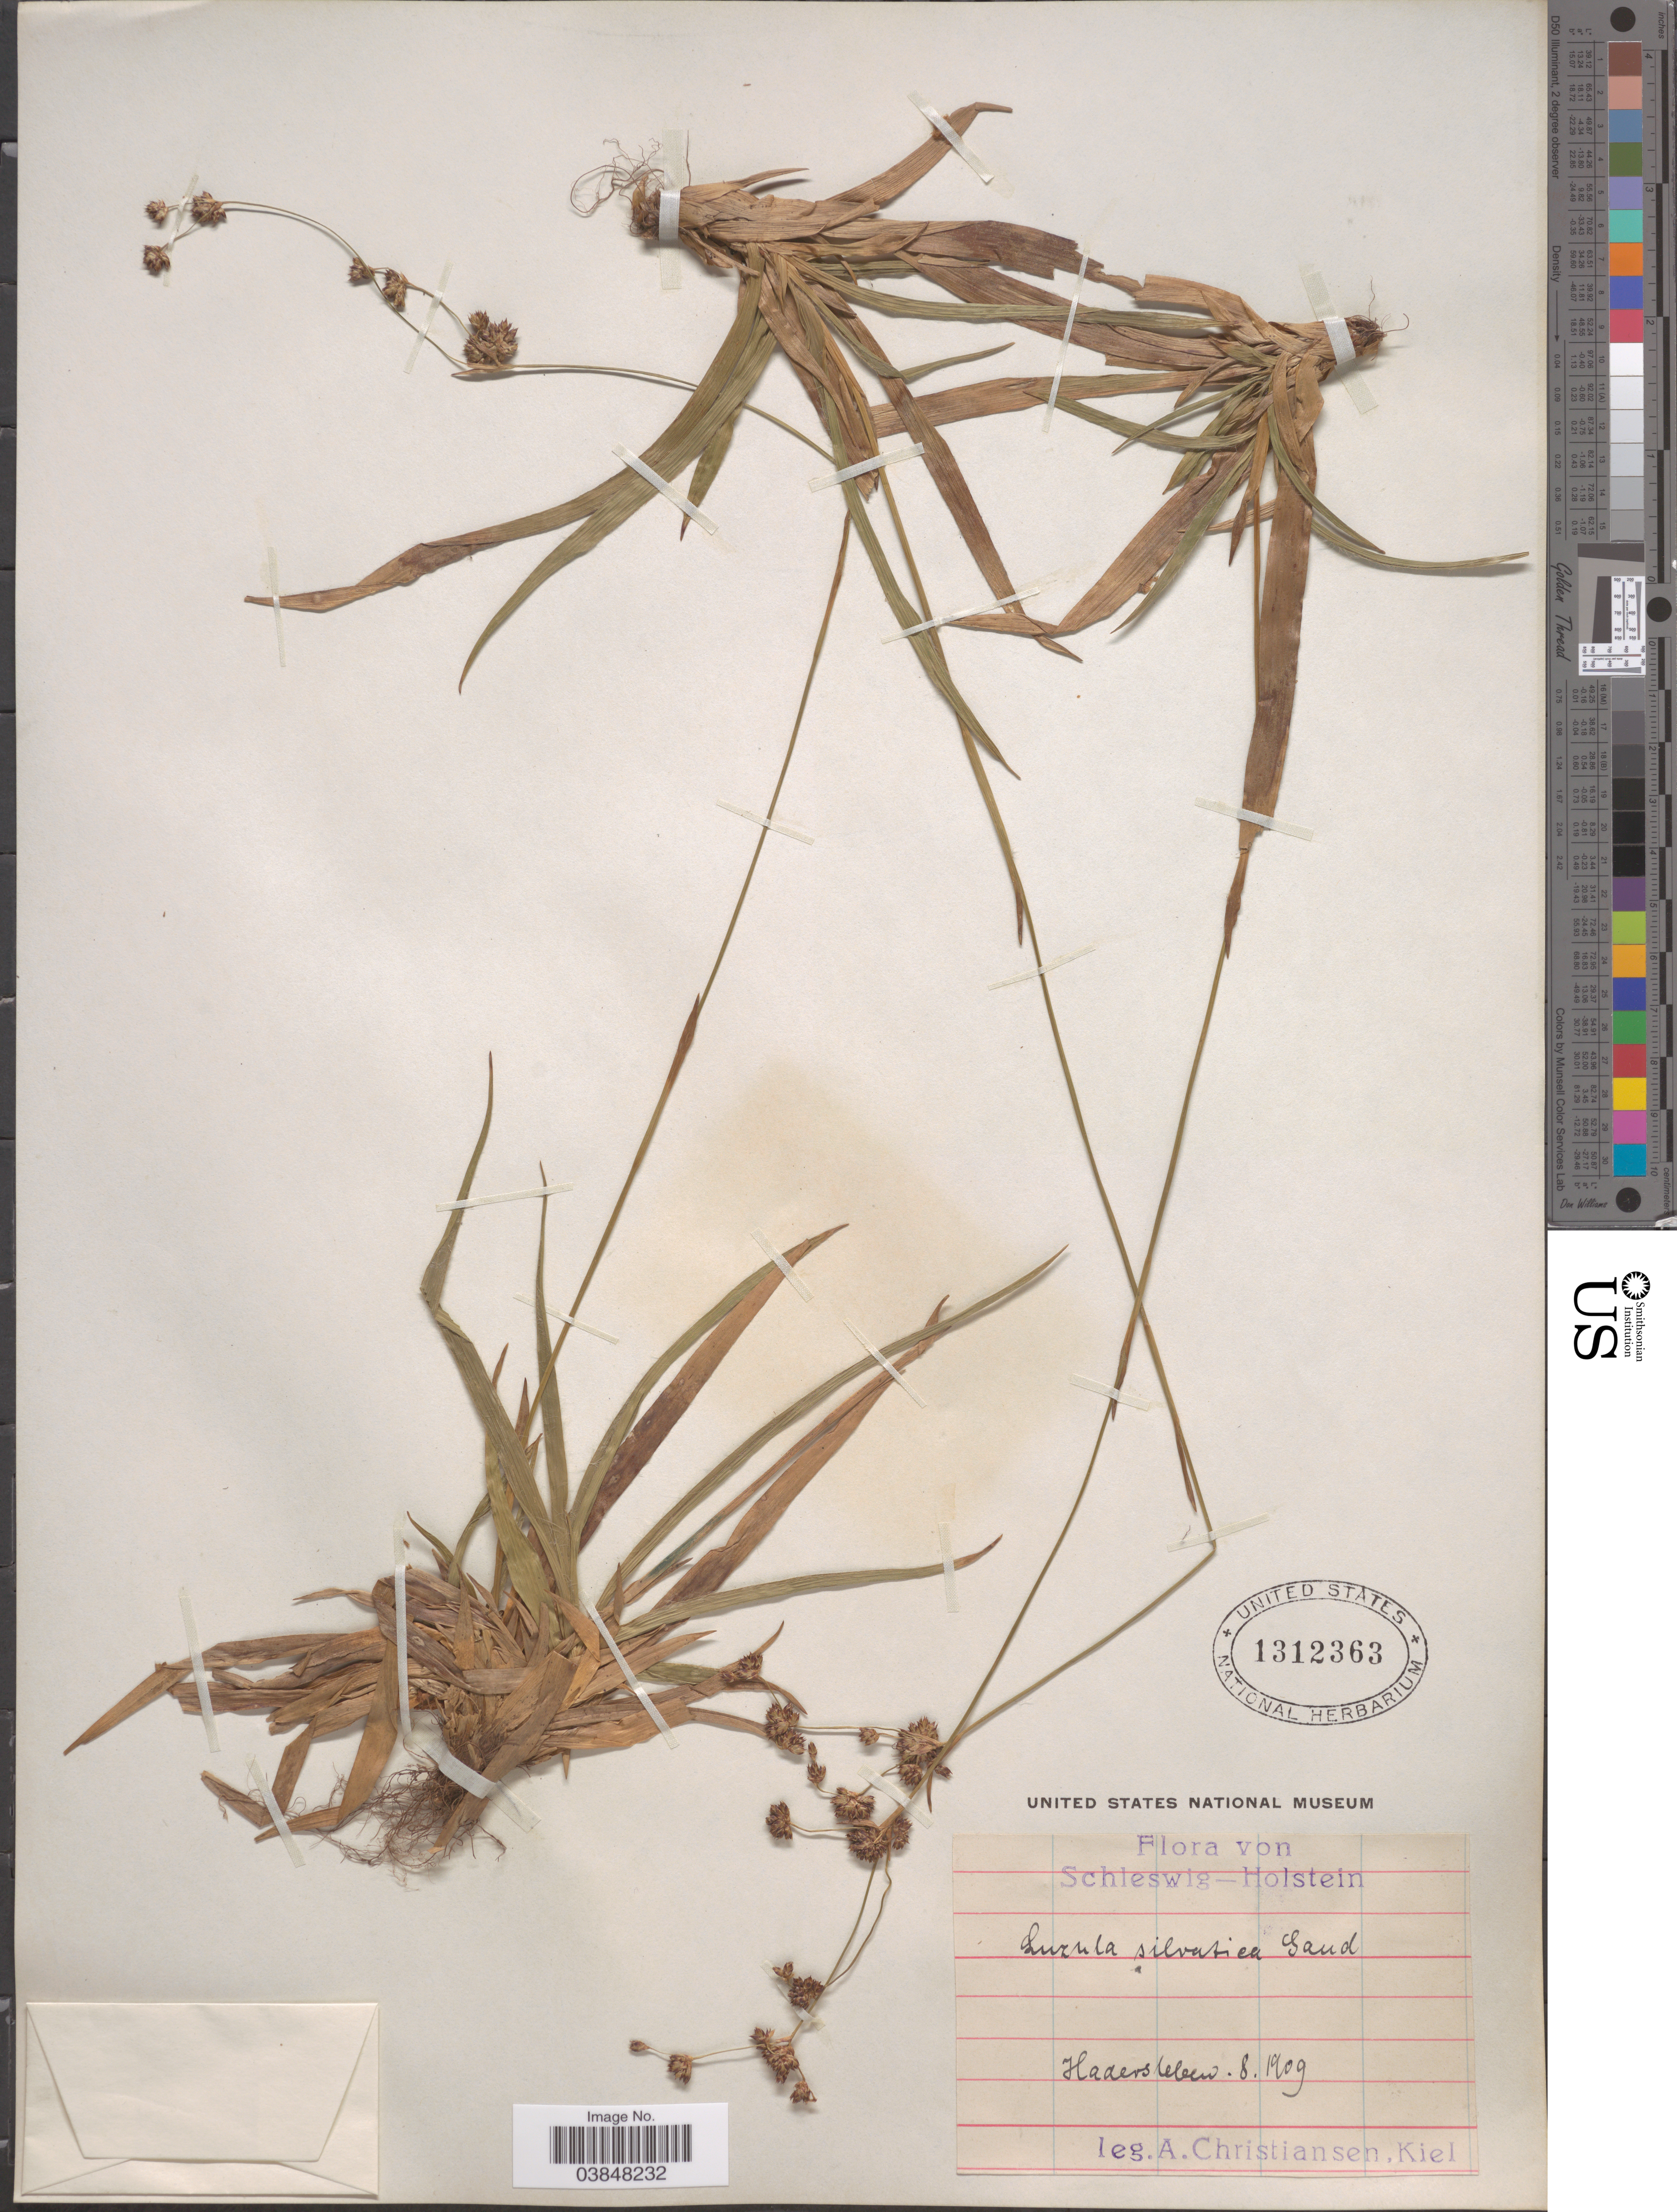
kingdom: Plantae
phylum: Tracheophyta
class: Liliopsida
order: Poales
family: Juncaceae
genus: Luzula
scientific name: Luzula sylvatica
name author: (Huds.) Gaudin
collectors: A. Christiansen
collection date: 1909-08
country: Germany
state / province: Schleswig-Holstein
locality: Hedersleben.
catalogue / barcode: US 1312363